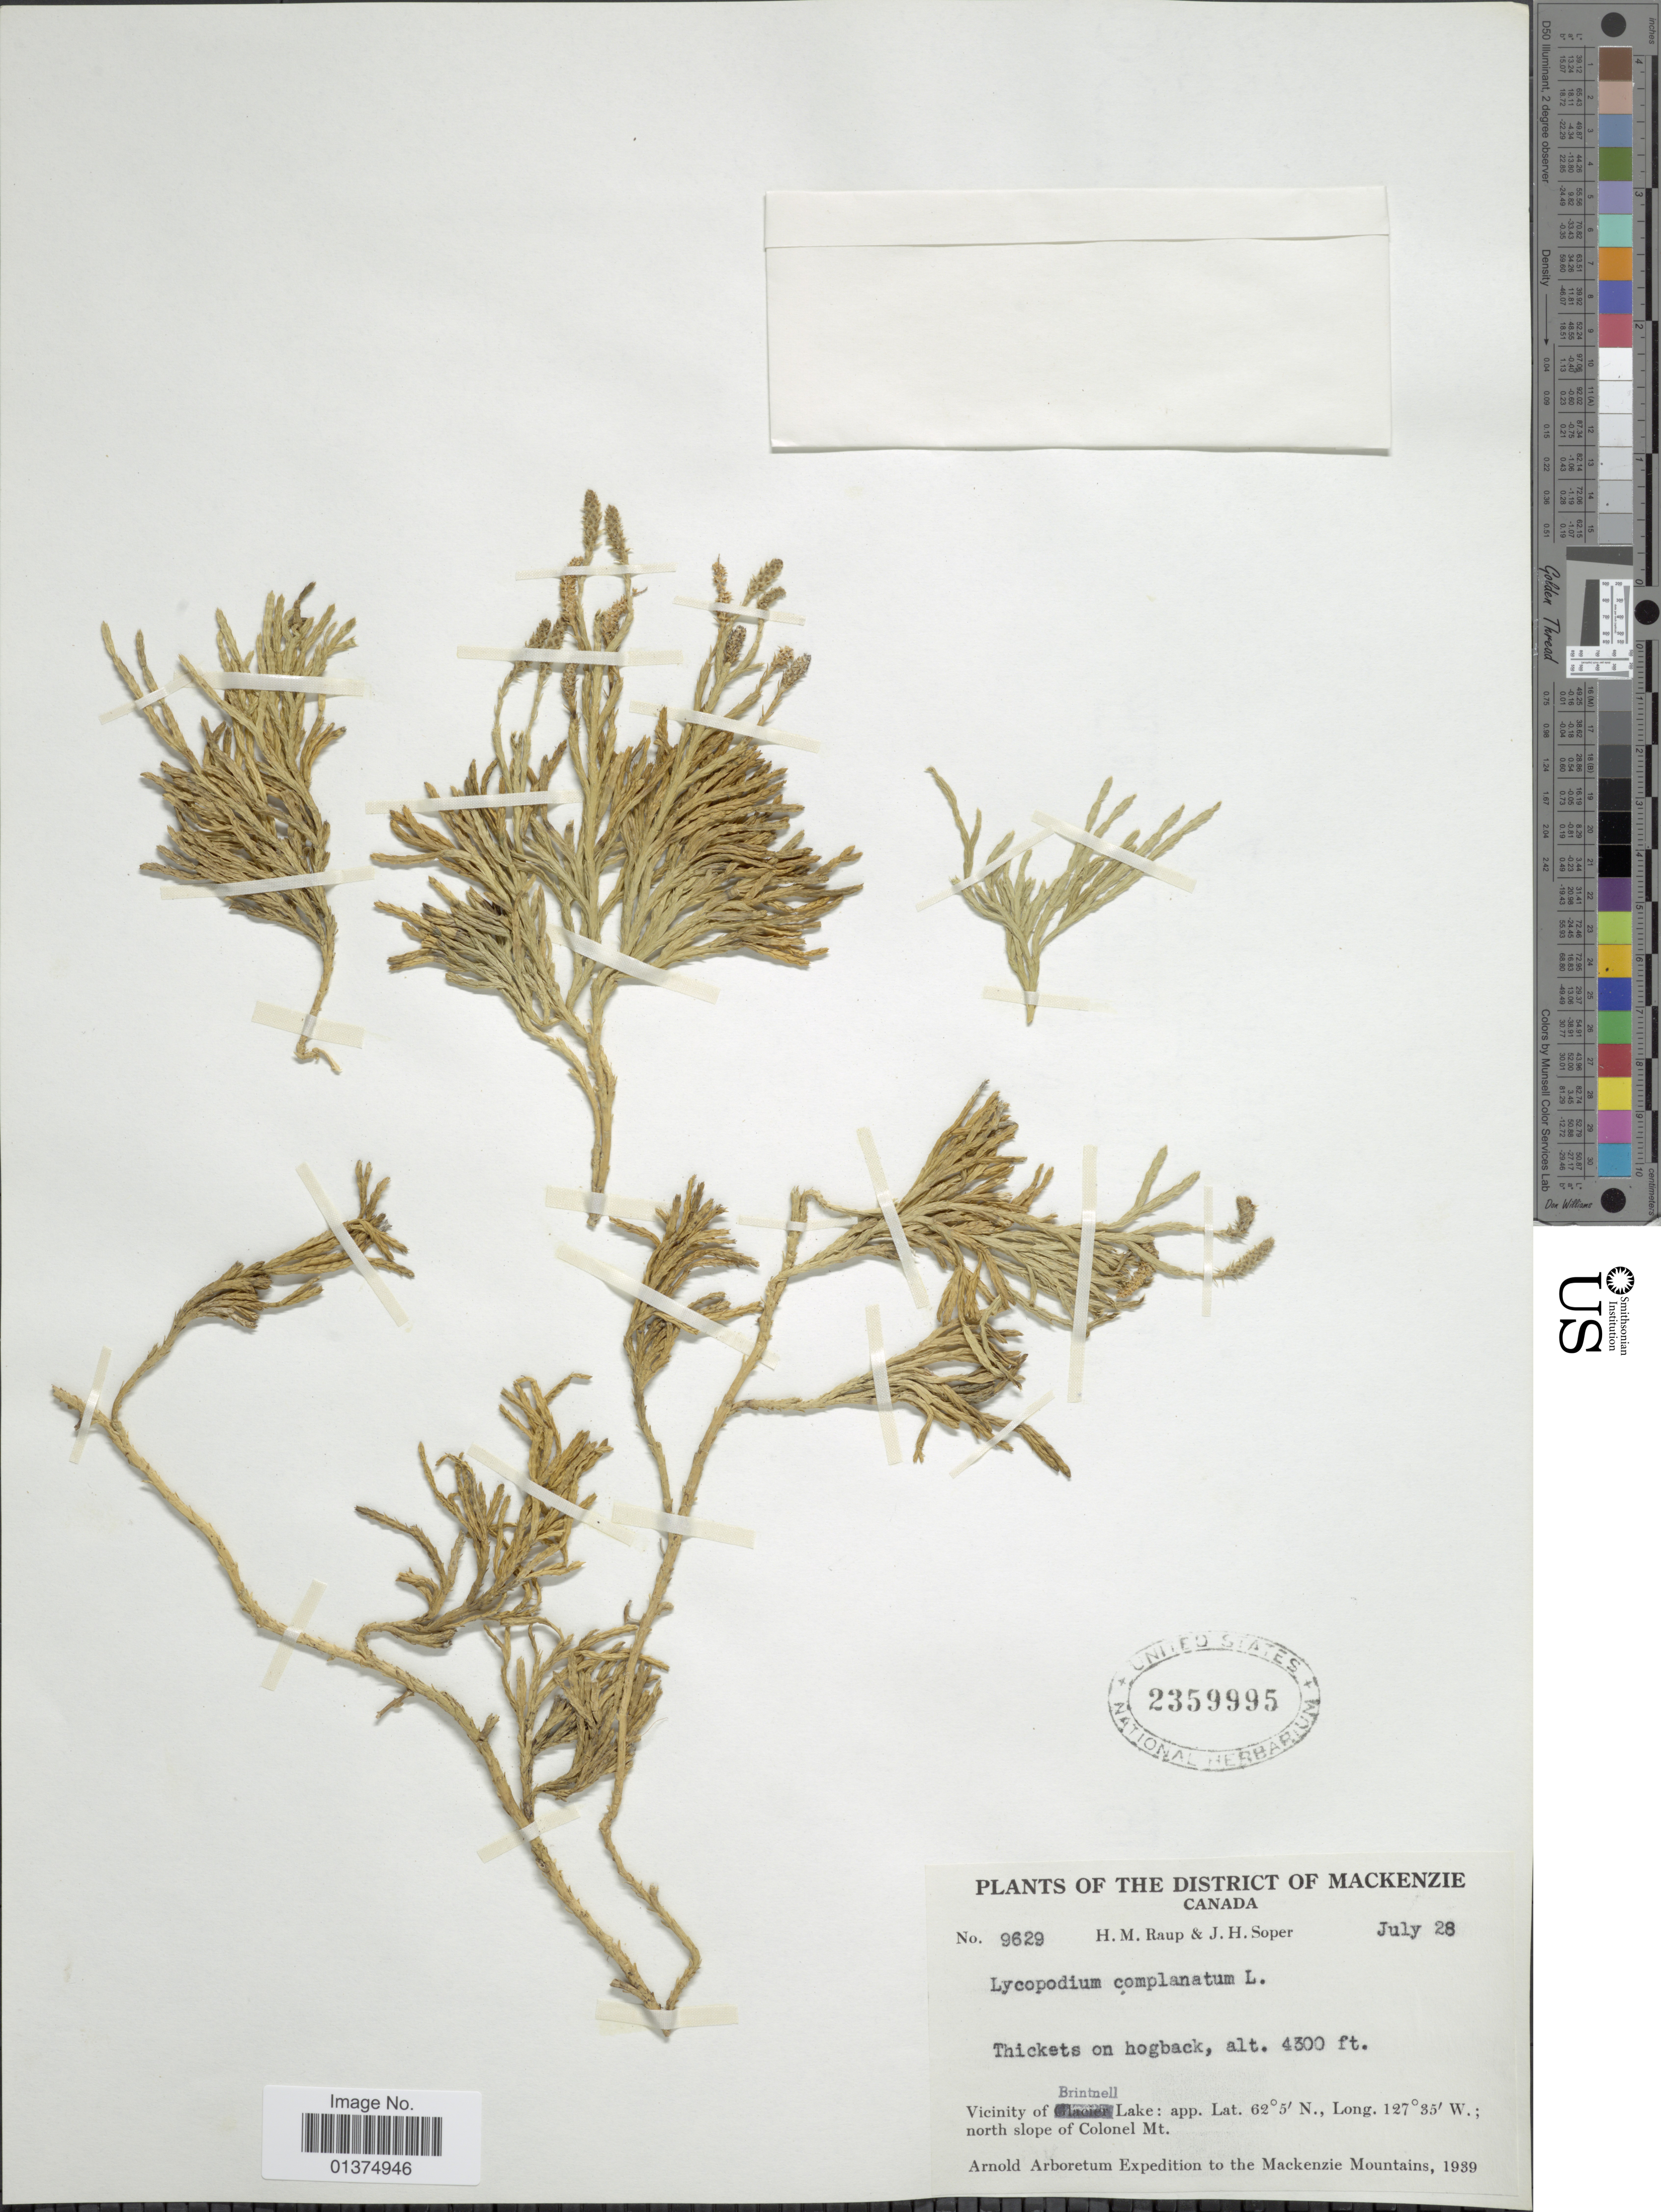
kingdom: Plantae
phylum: Tracheophyta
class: Lycopodiopsida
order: Lycopodiales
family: Lycopodiaceae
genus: Diphasiastrum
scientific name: Diphasiastrum complanatum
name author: (L.) Holub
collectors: H. Raup & J. H. Soper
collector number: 9629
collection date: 1939-07-28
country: Canada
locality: The District of Mackenzie, Vicinity of Brintnell Lake, north slope of Colonel Mt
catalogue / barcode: US 2359995